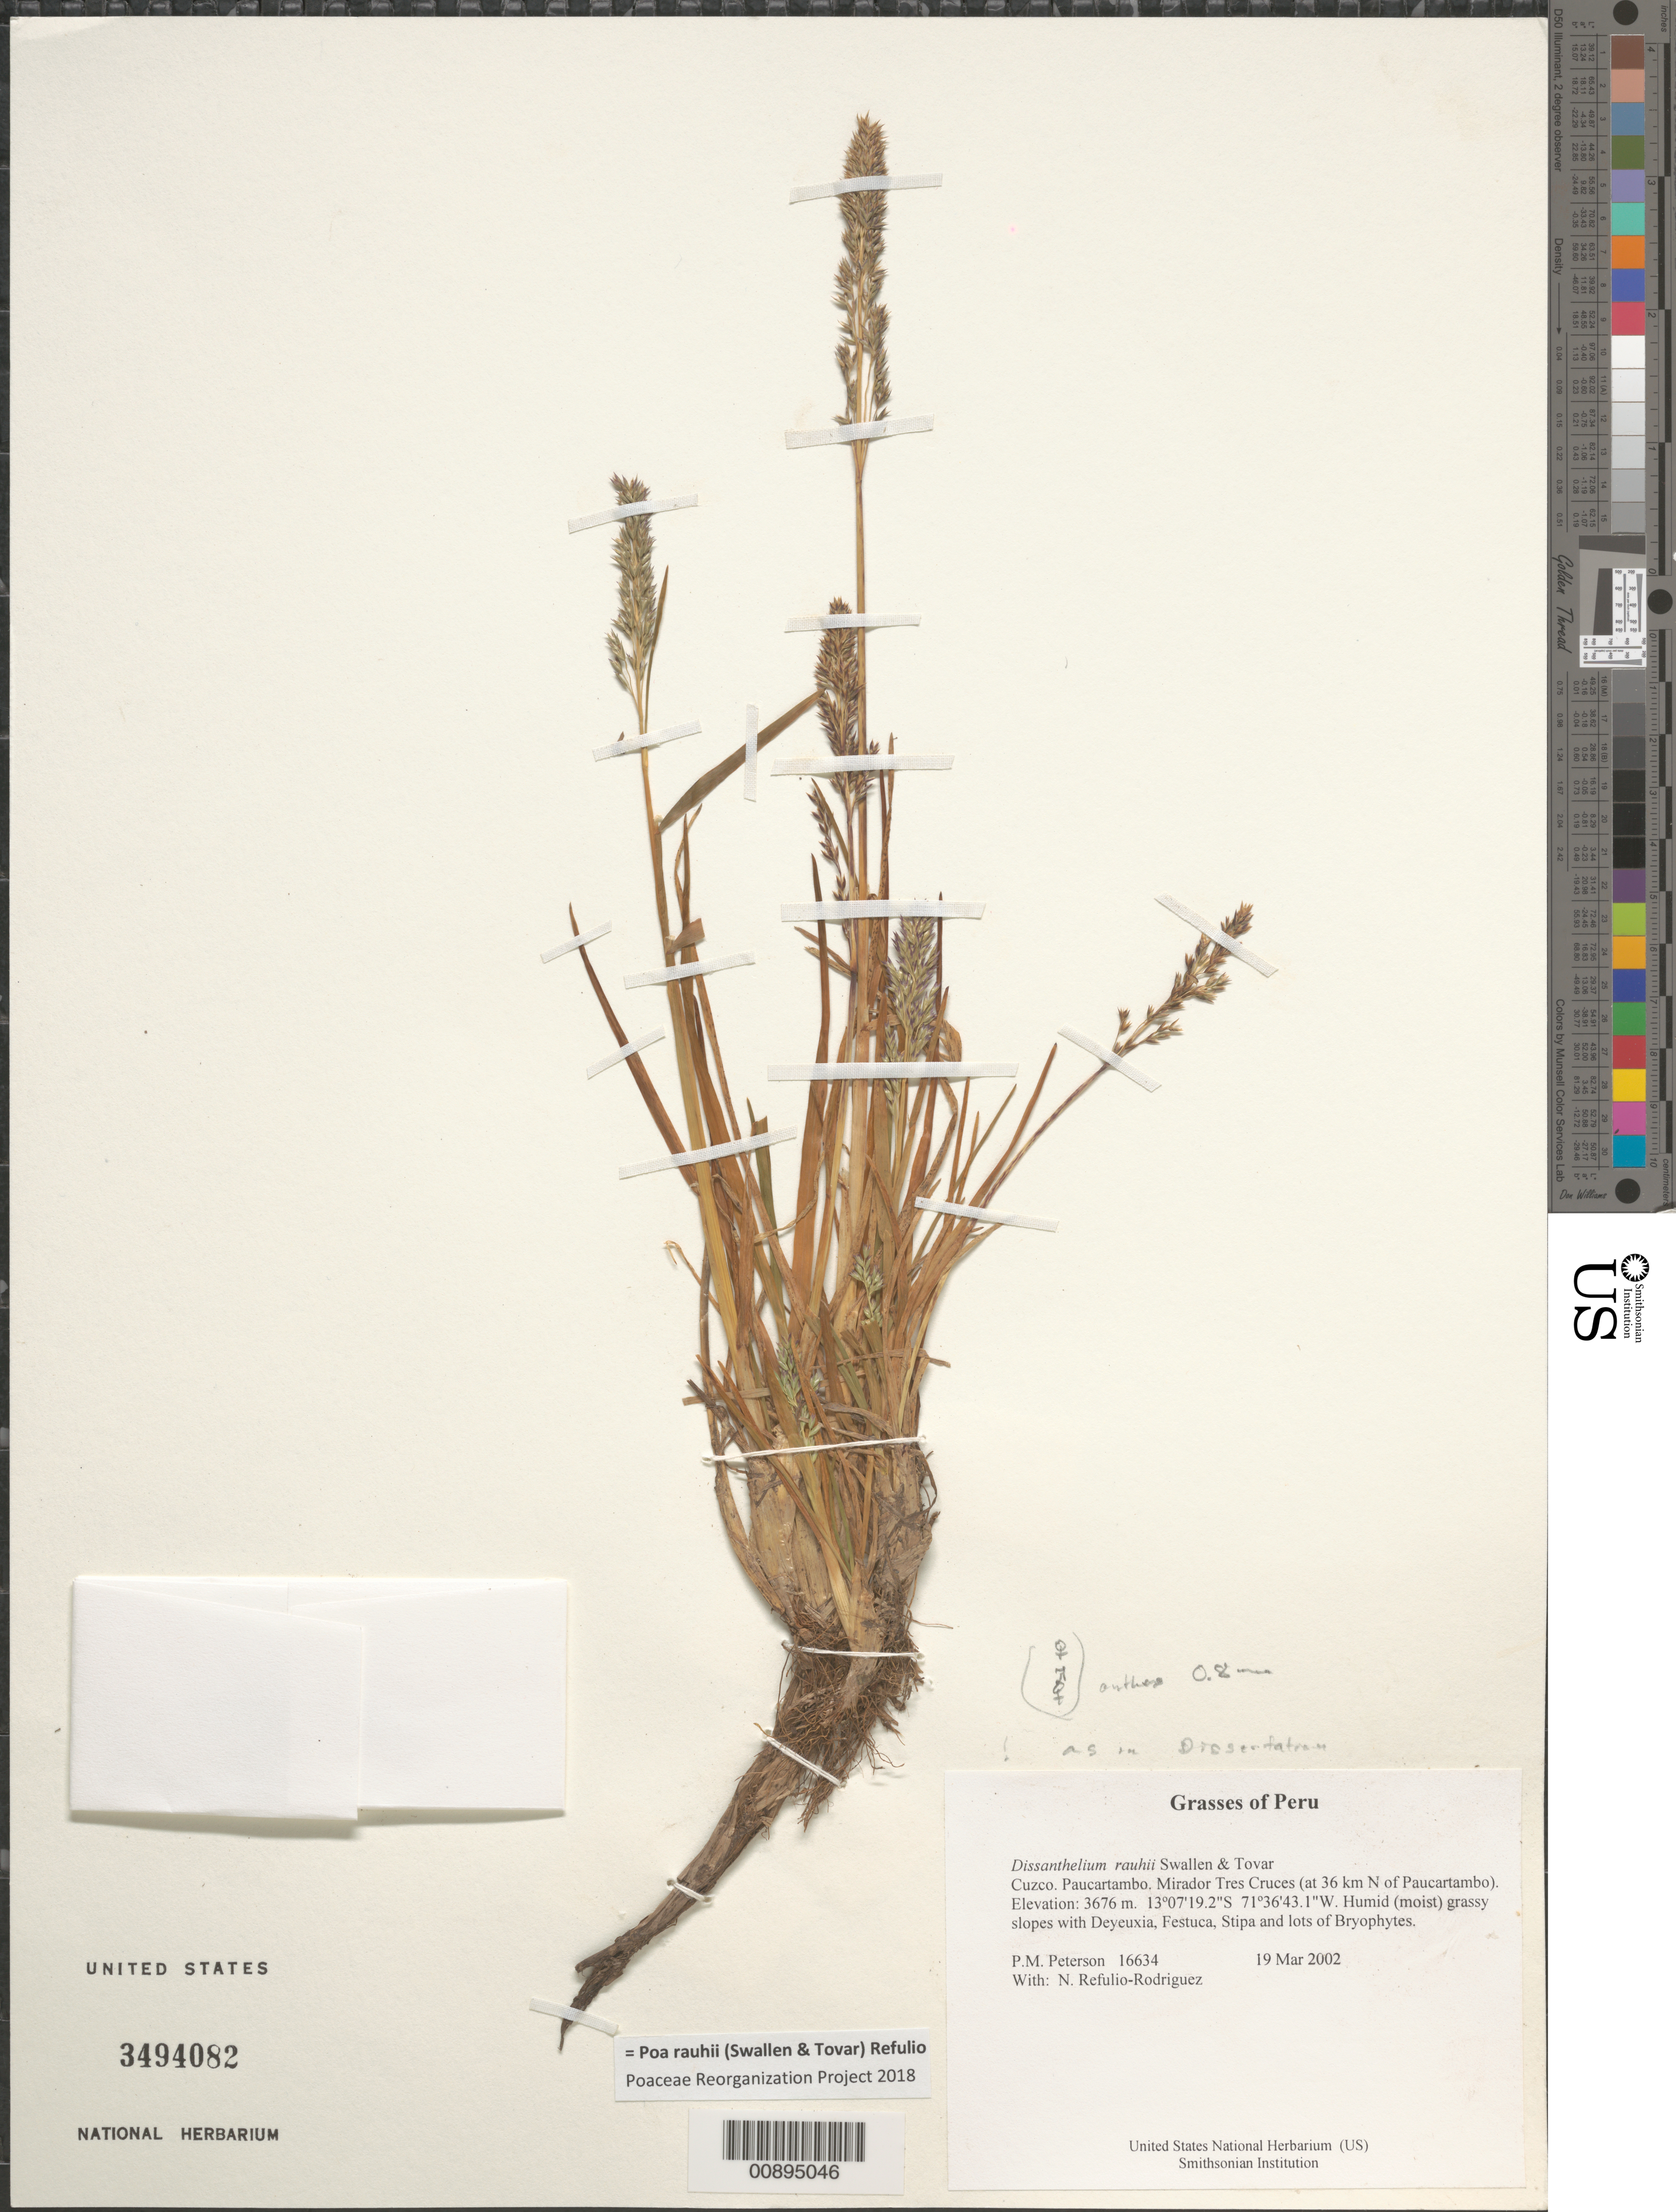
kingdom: Plantae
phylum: Tracheophyta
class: Liliopsida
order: Poales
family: Poaceae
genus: Poa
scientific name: Poa rauhii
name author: (Swallen & Tovar) Refulio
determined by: Poaceae Reorganization Project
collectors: P. M. Peterson & N. Refulio-Rodríguez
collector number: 16634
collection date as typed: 19 Mar 2002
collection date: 2002-03-19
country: Peru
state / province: Cusco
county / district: Paucartambo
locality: Mirador Tres Cruces (at 36 km N of Paucartambo).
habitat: Humid (moist) grassy slopes with ~Deyeuxia, Festuca, Stipa~ and lots of Bryophytes.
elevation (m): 3676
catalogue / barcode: US 3494082